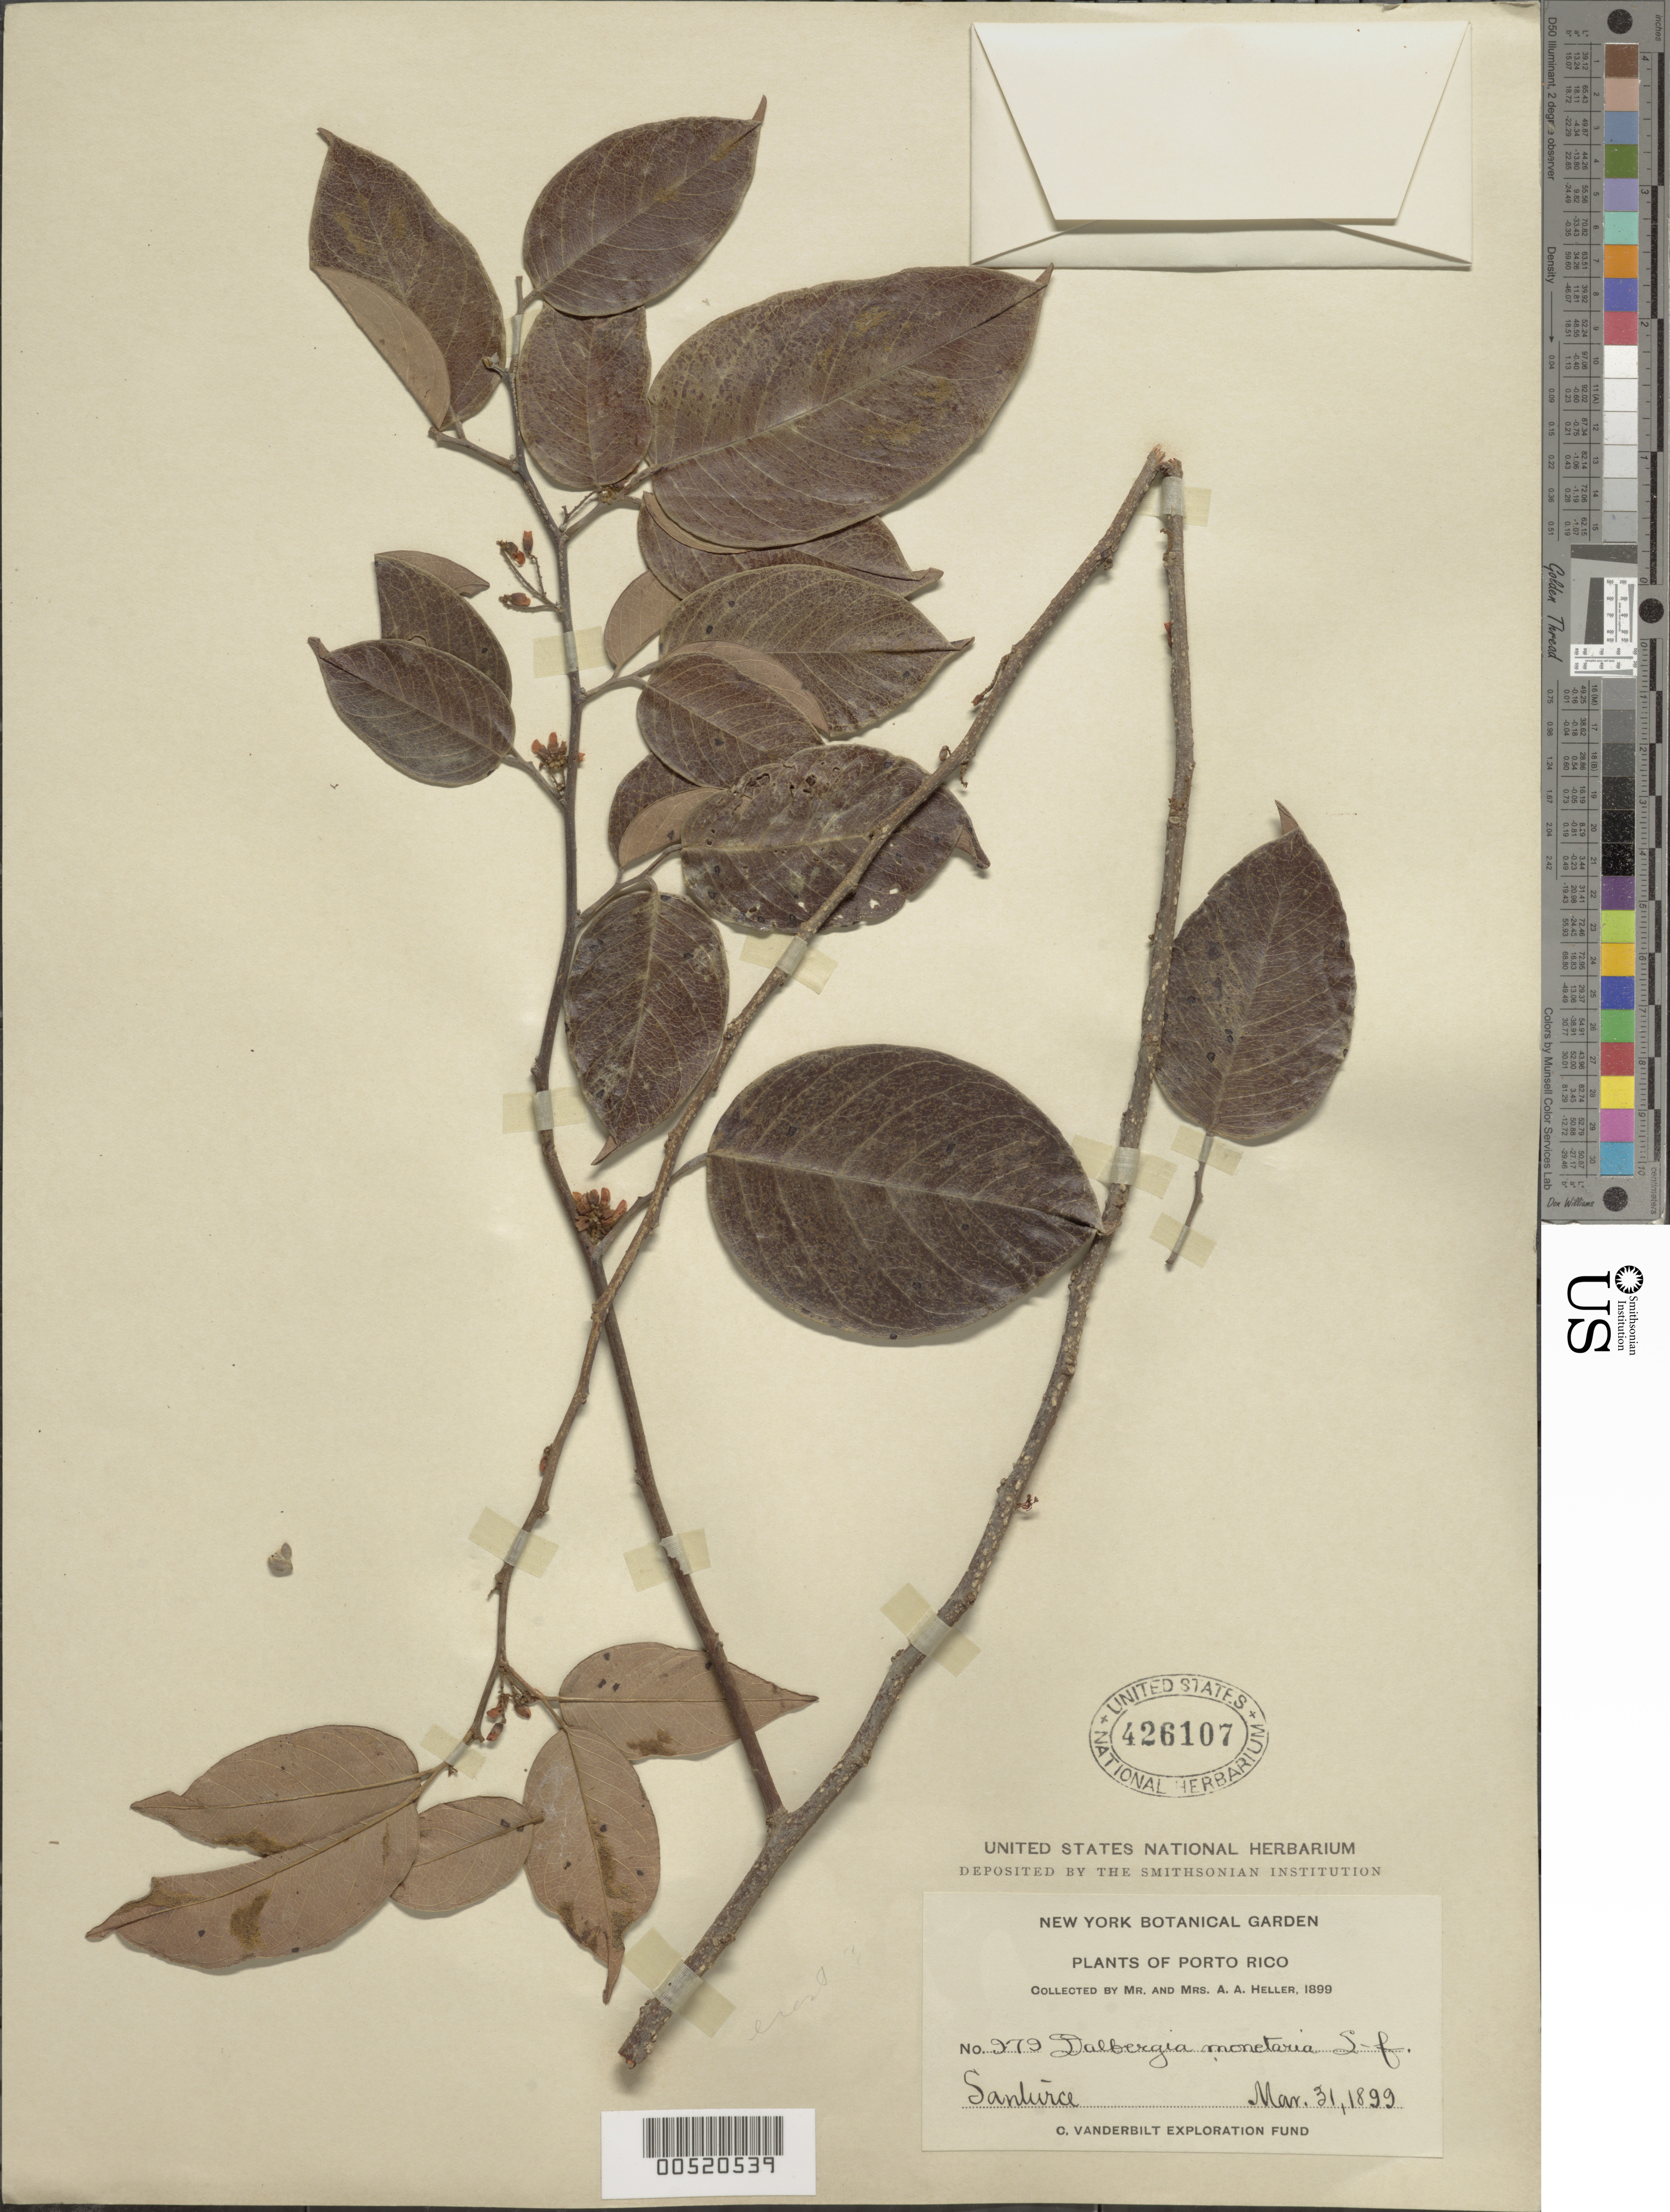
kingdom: Plantae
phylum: Tracheophyta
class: Magnoliopsida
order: Fabales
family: Fabaceae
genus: Dalbergia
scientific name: Dalbergia monetaria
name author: L. f.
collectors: A. A. Heller & E. G. Heller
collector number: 979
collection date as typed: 31 Mar 1899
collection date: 1899-03-31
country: Puerto Rico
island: Greater Antilles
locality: Santurce.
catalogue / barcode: US 426107